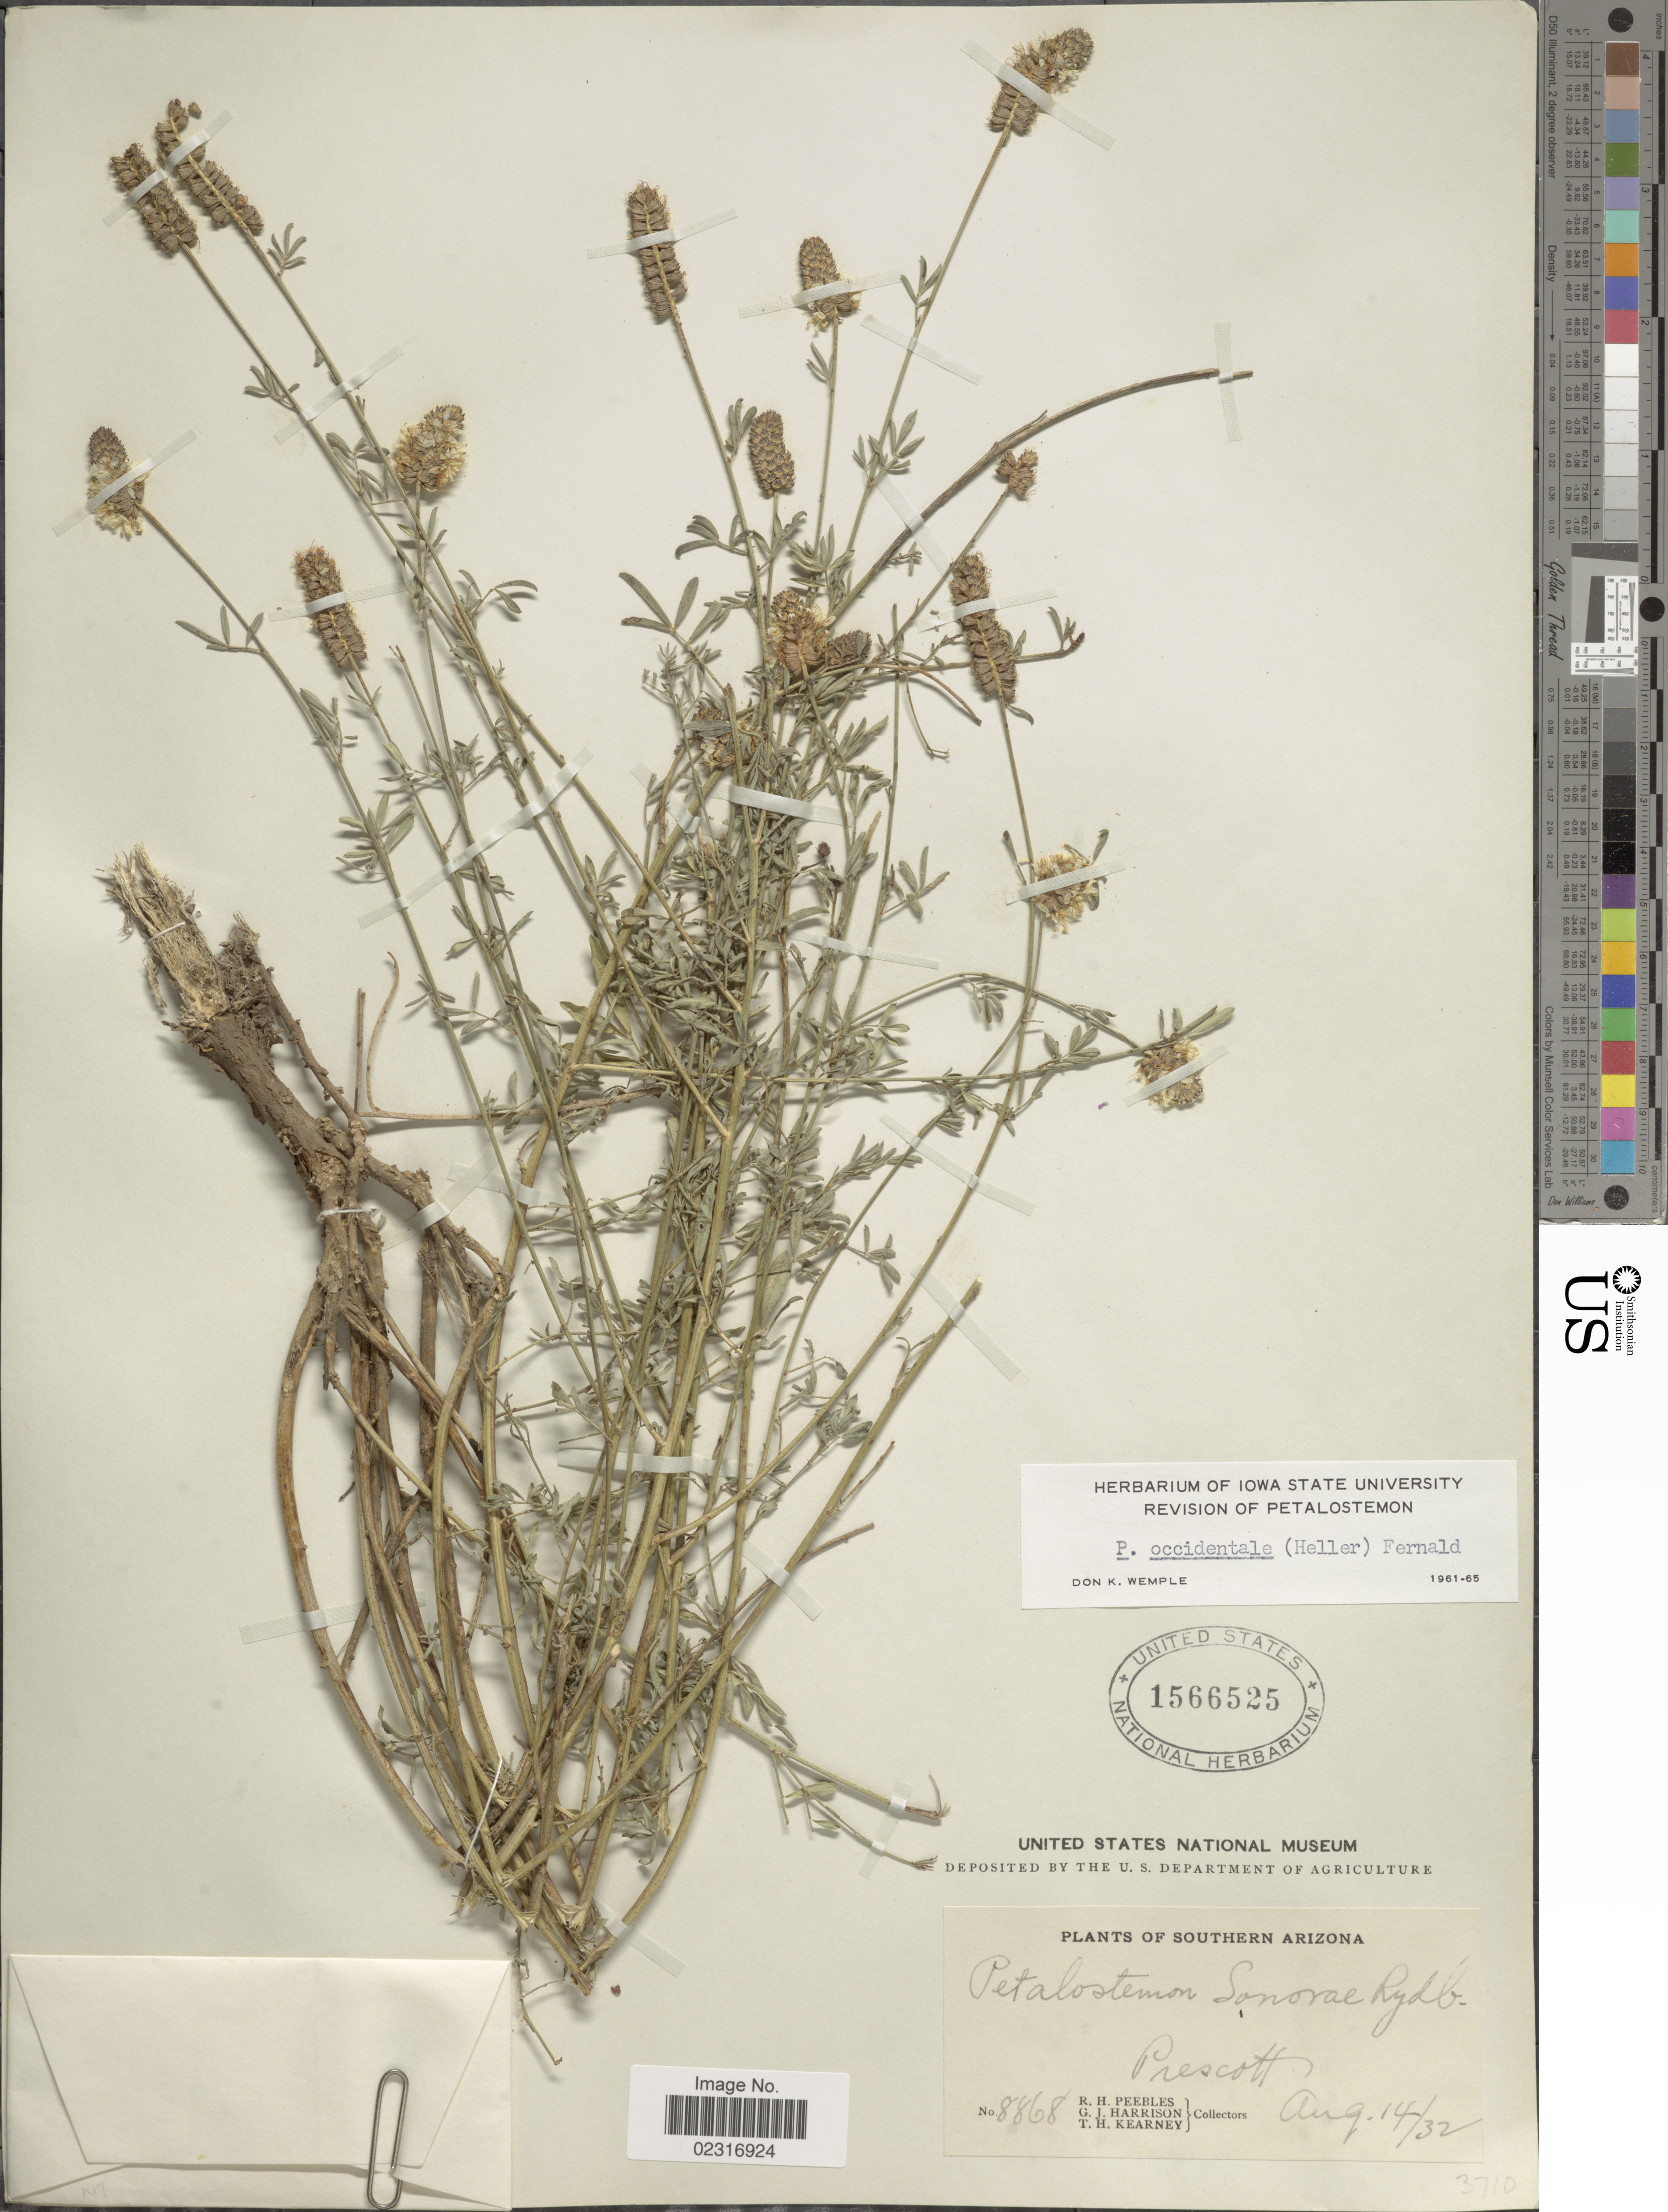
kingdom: Plantae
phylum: Tracheophyta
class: Magnoliopsida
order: Fabales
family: Fabaceae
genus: Dalea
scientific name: Dalea candida var. oligophylla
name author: (Torr) Shinners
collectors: R. H. Peebles, G. J. Harrison & T. H. Kearney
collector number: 8868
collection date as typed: Transcribed d/m/y: 14/8/32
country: United States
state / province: Arizona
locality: Southern Arizona. Prescott.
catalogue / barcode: US 1566525